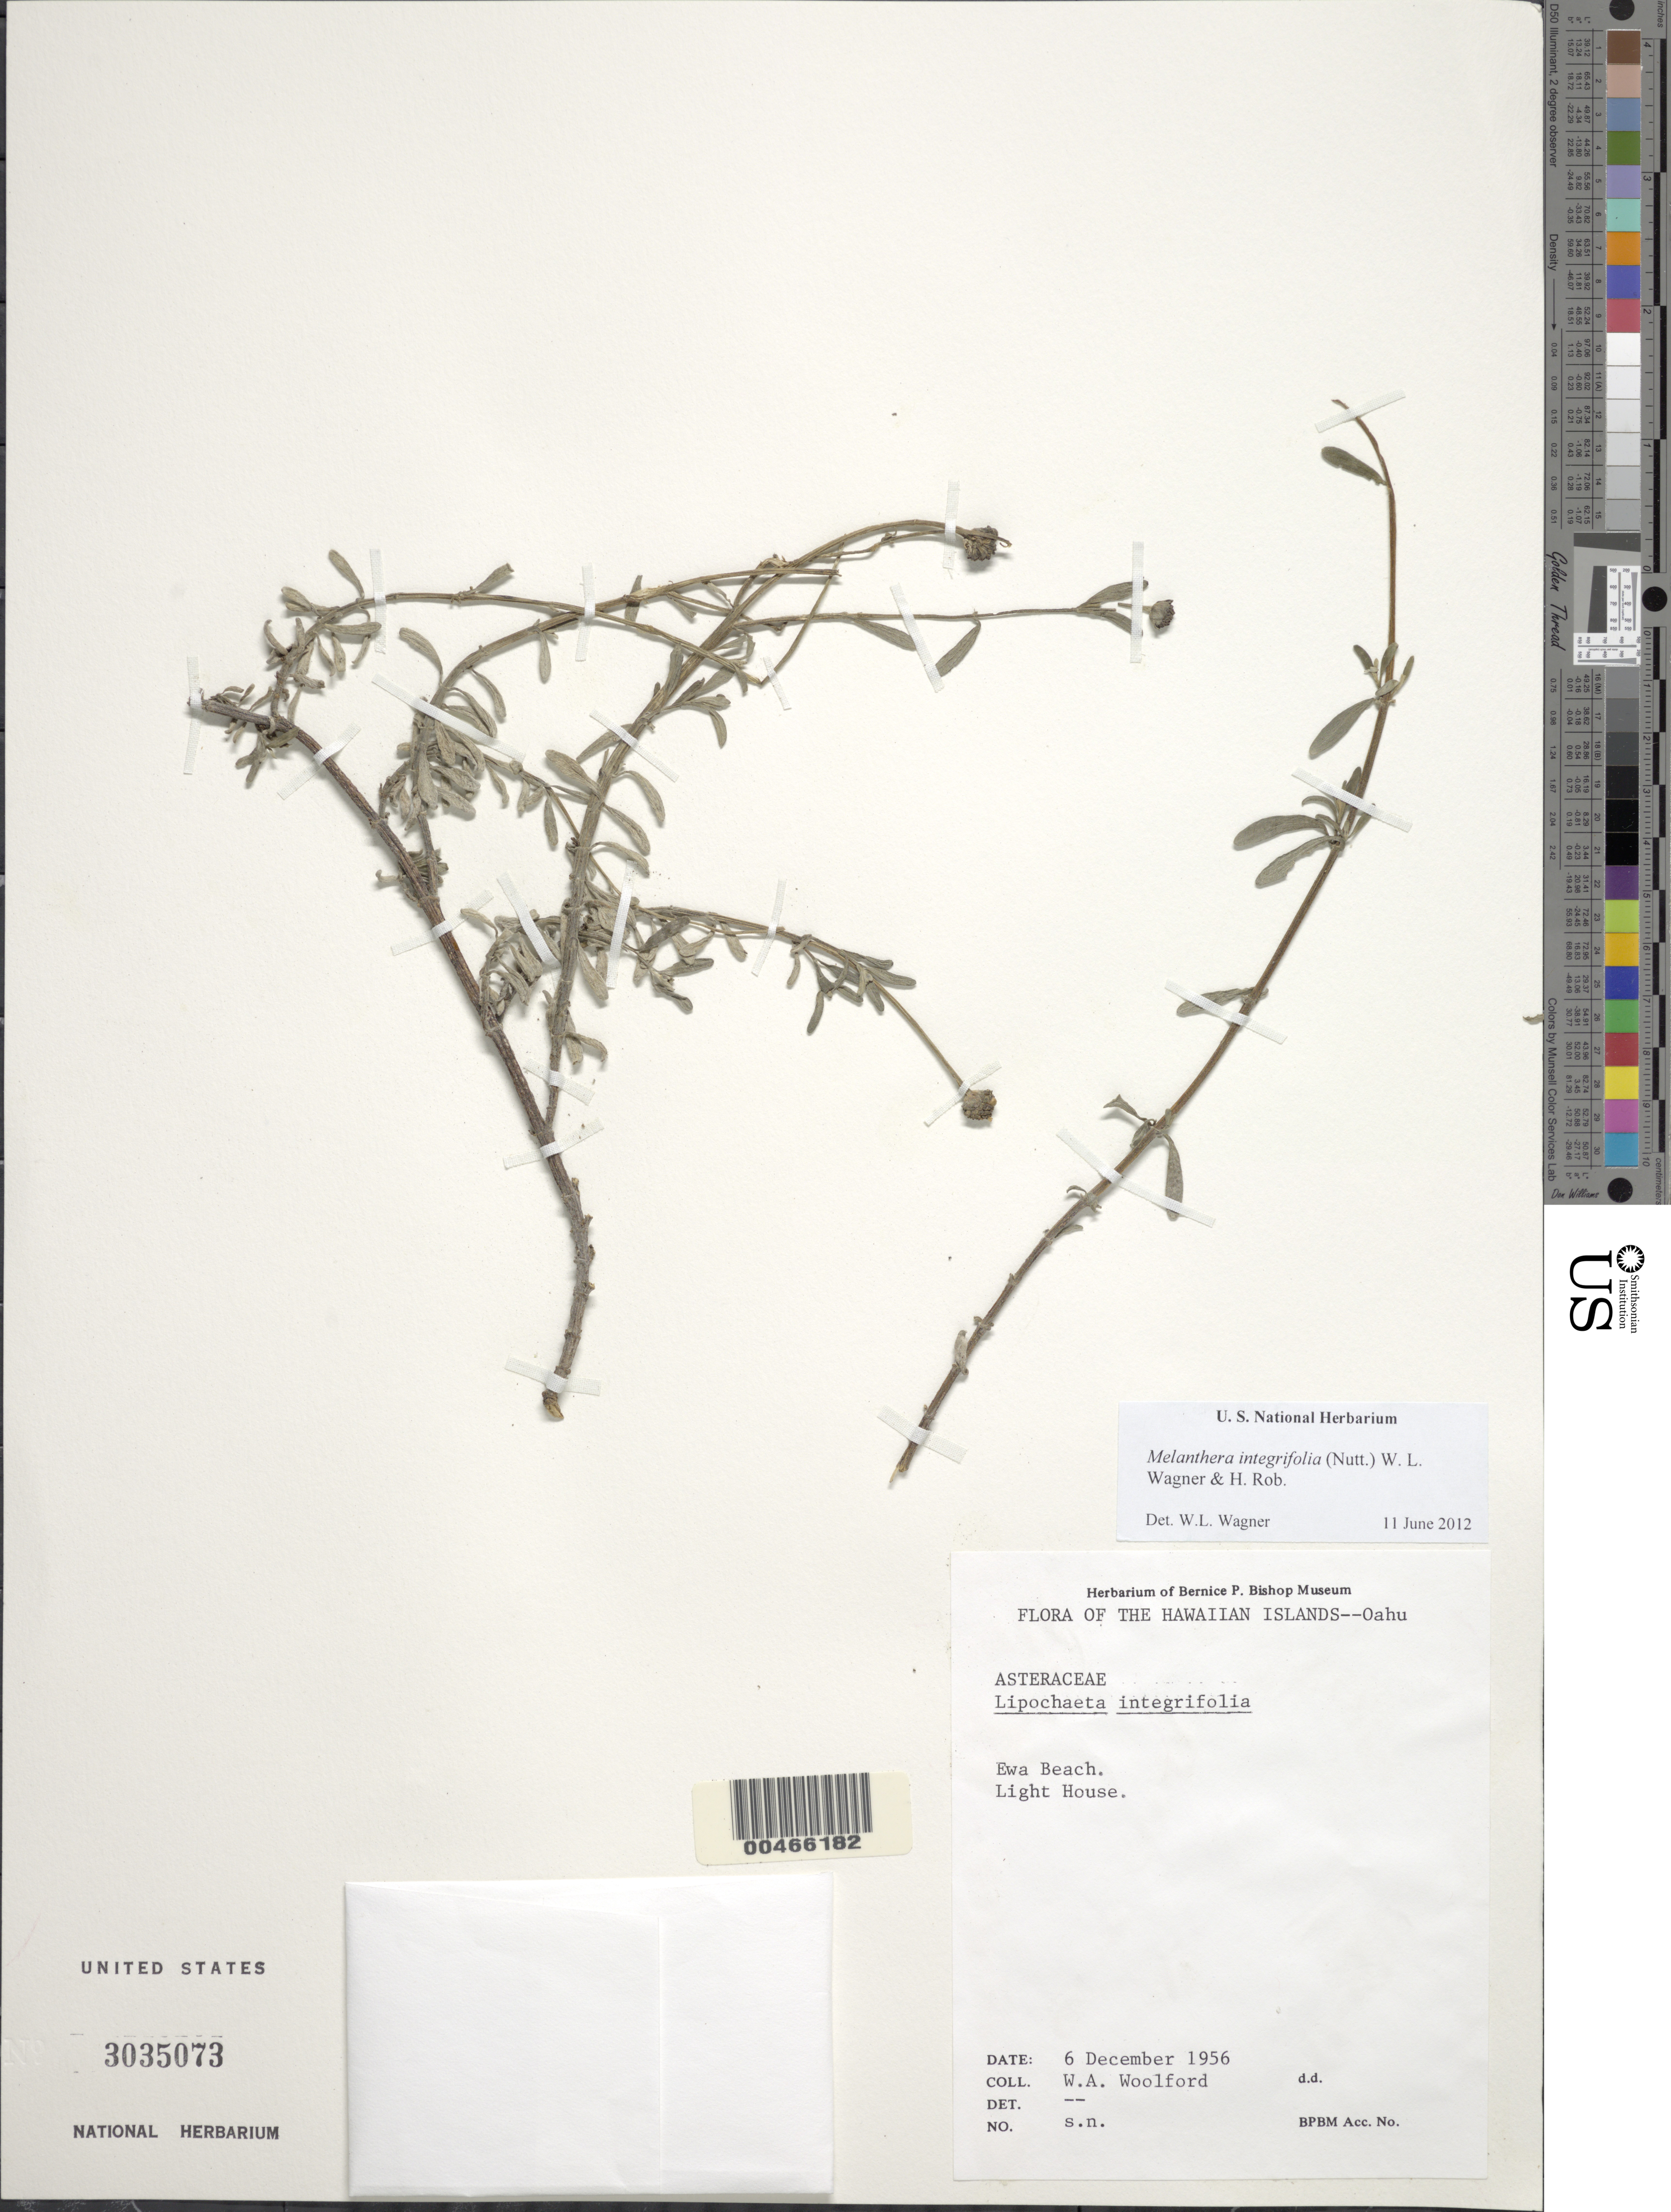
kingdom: Plantae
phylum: Tracheophyta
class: Magnoliopsida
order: Asterales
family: Asteraceae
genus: Wollastonia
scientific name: Wollastonia integrifolia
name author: (Nutt.) Orchard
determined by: Wagner, W. L., (BOT), Smithsonian Institution - National Museum of Natural History (UNITED STATES)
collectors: H. Woolford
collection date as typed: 6 Dec 1956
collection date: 1956-12-06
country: United States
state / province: Hawaii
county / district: Honolulu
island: Oahu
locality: Ewa Beach. Light House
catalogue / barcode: US 3035073